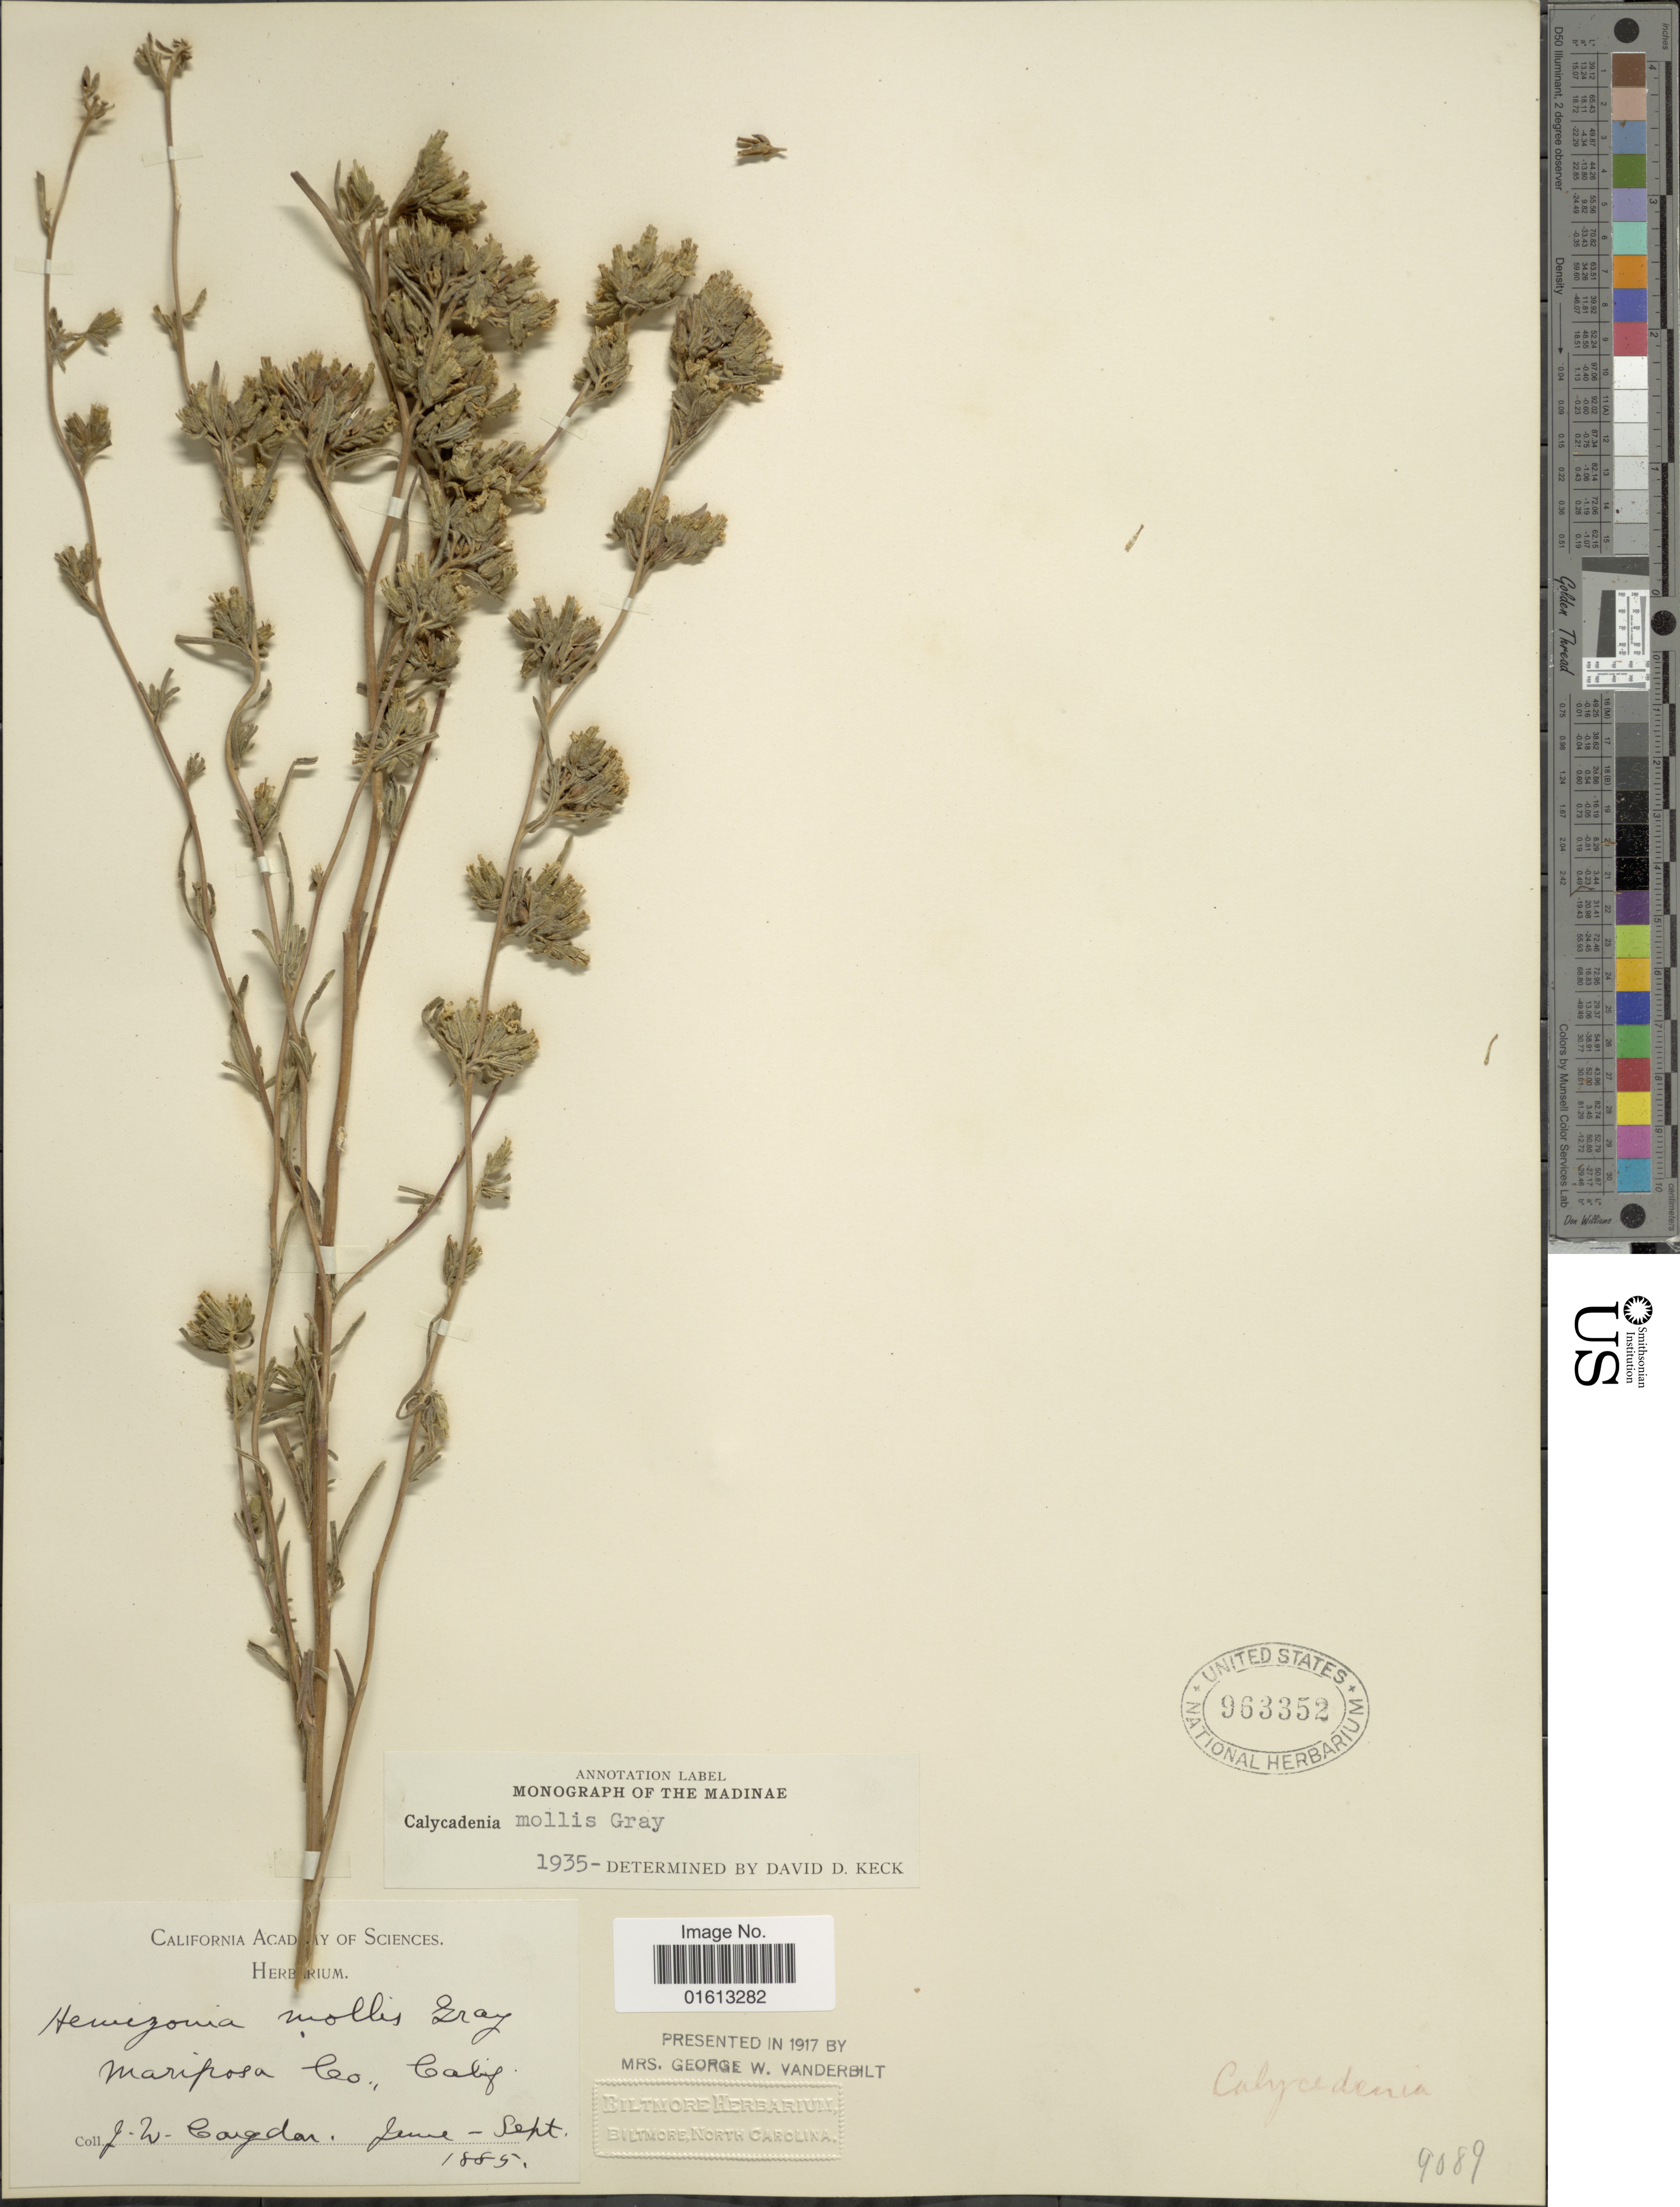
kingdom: Plantae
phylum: Tracheophyta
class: Magnoliopsida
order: Asterales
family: Asteraceae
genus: Calycadenia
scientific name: Calycadenia mollis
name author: A. Gray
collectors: J. W. Congdon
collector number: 9089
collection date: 1885-06/1885-09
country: United States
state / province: California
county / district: Mariposa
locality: Mariposa Leo.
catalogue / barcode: US 963352